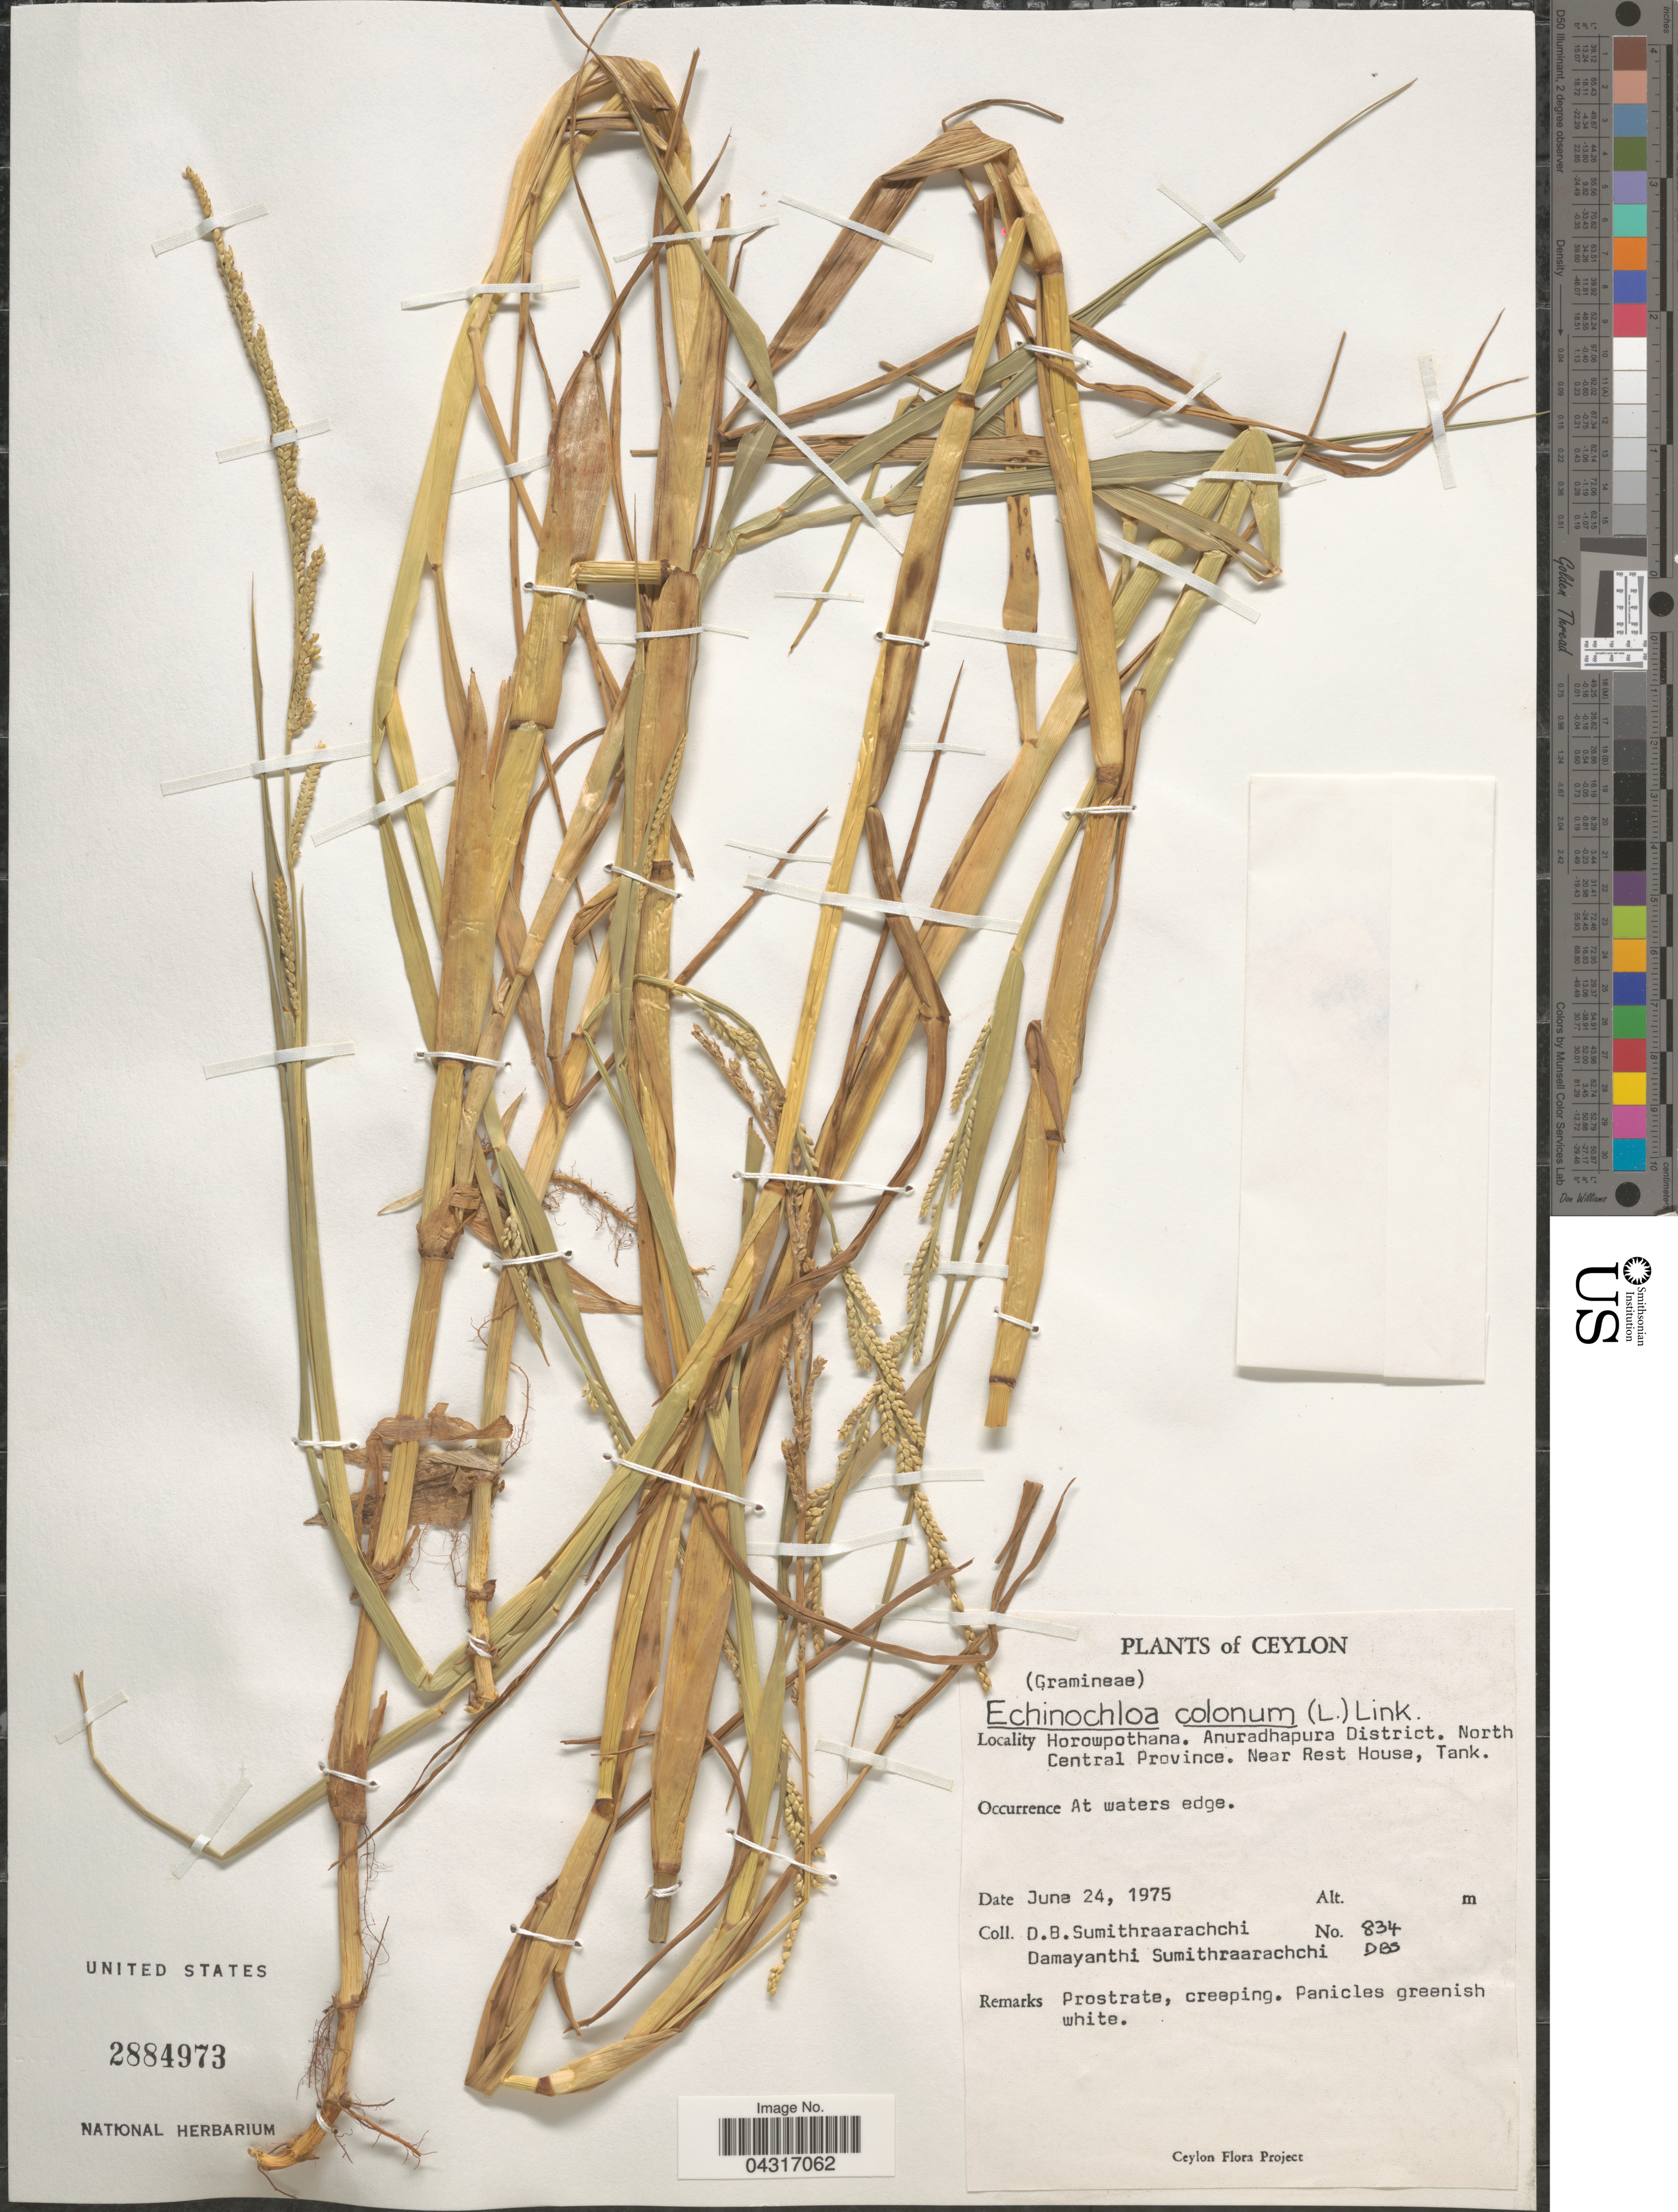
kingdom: Plantae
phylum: Tracheophyta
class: Liliopsida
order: Poales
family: Poaceae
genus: Echinochloa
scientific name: Echinochloa colona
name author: (L.) Link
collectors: D. B. Sumithraarachchi & D. Sumithraarachchi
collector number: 834DBS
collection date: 1975-06-24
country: Sri Lanka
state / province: North Central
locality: Ceylon. Horowpothana. Anuradhapura District. Near Rest House, Tank.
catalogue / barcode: US 2884973